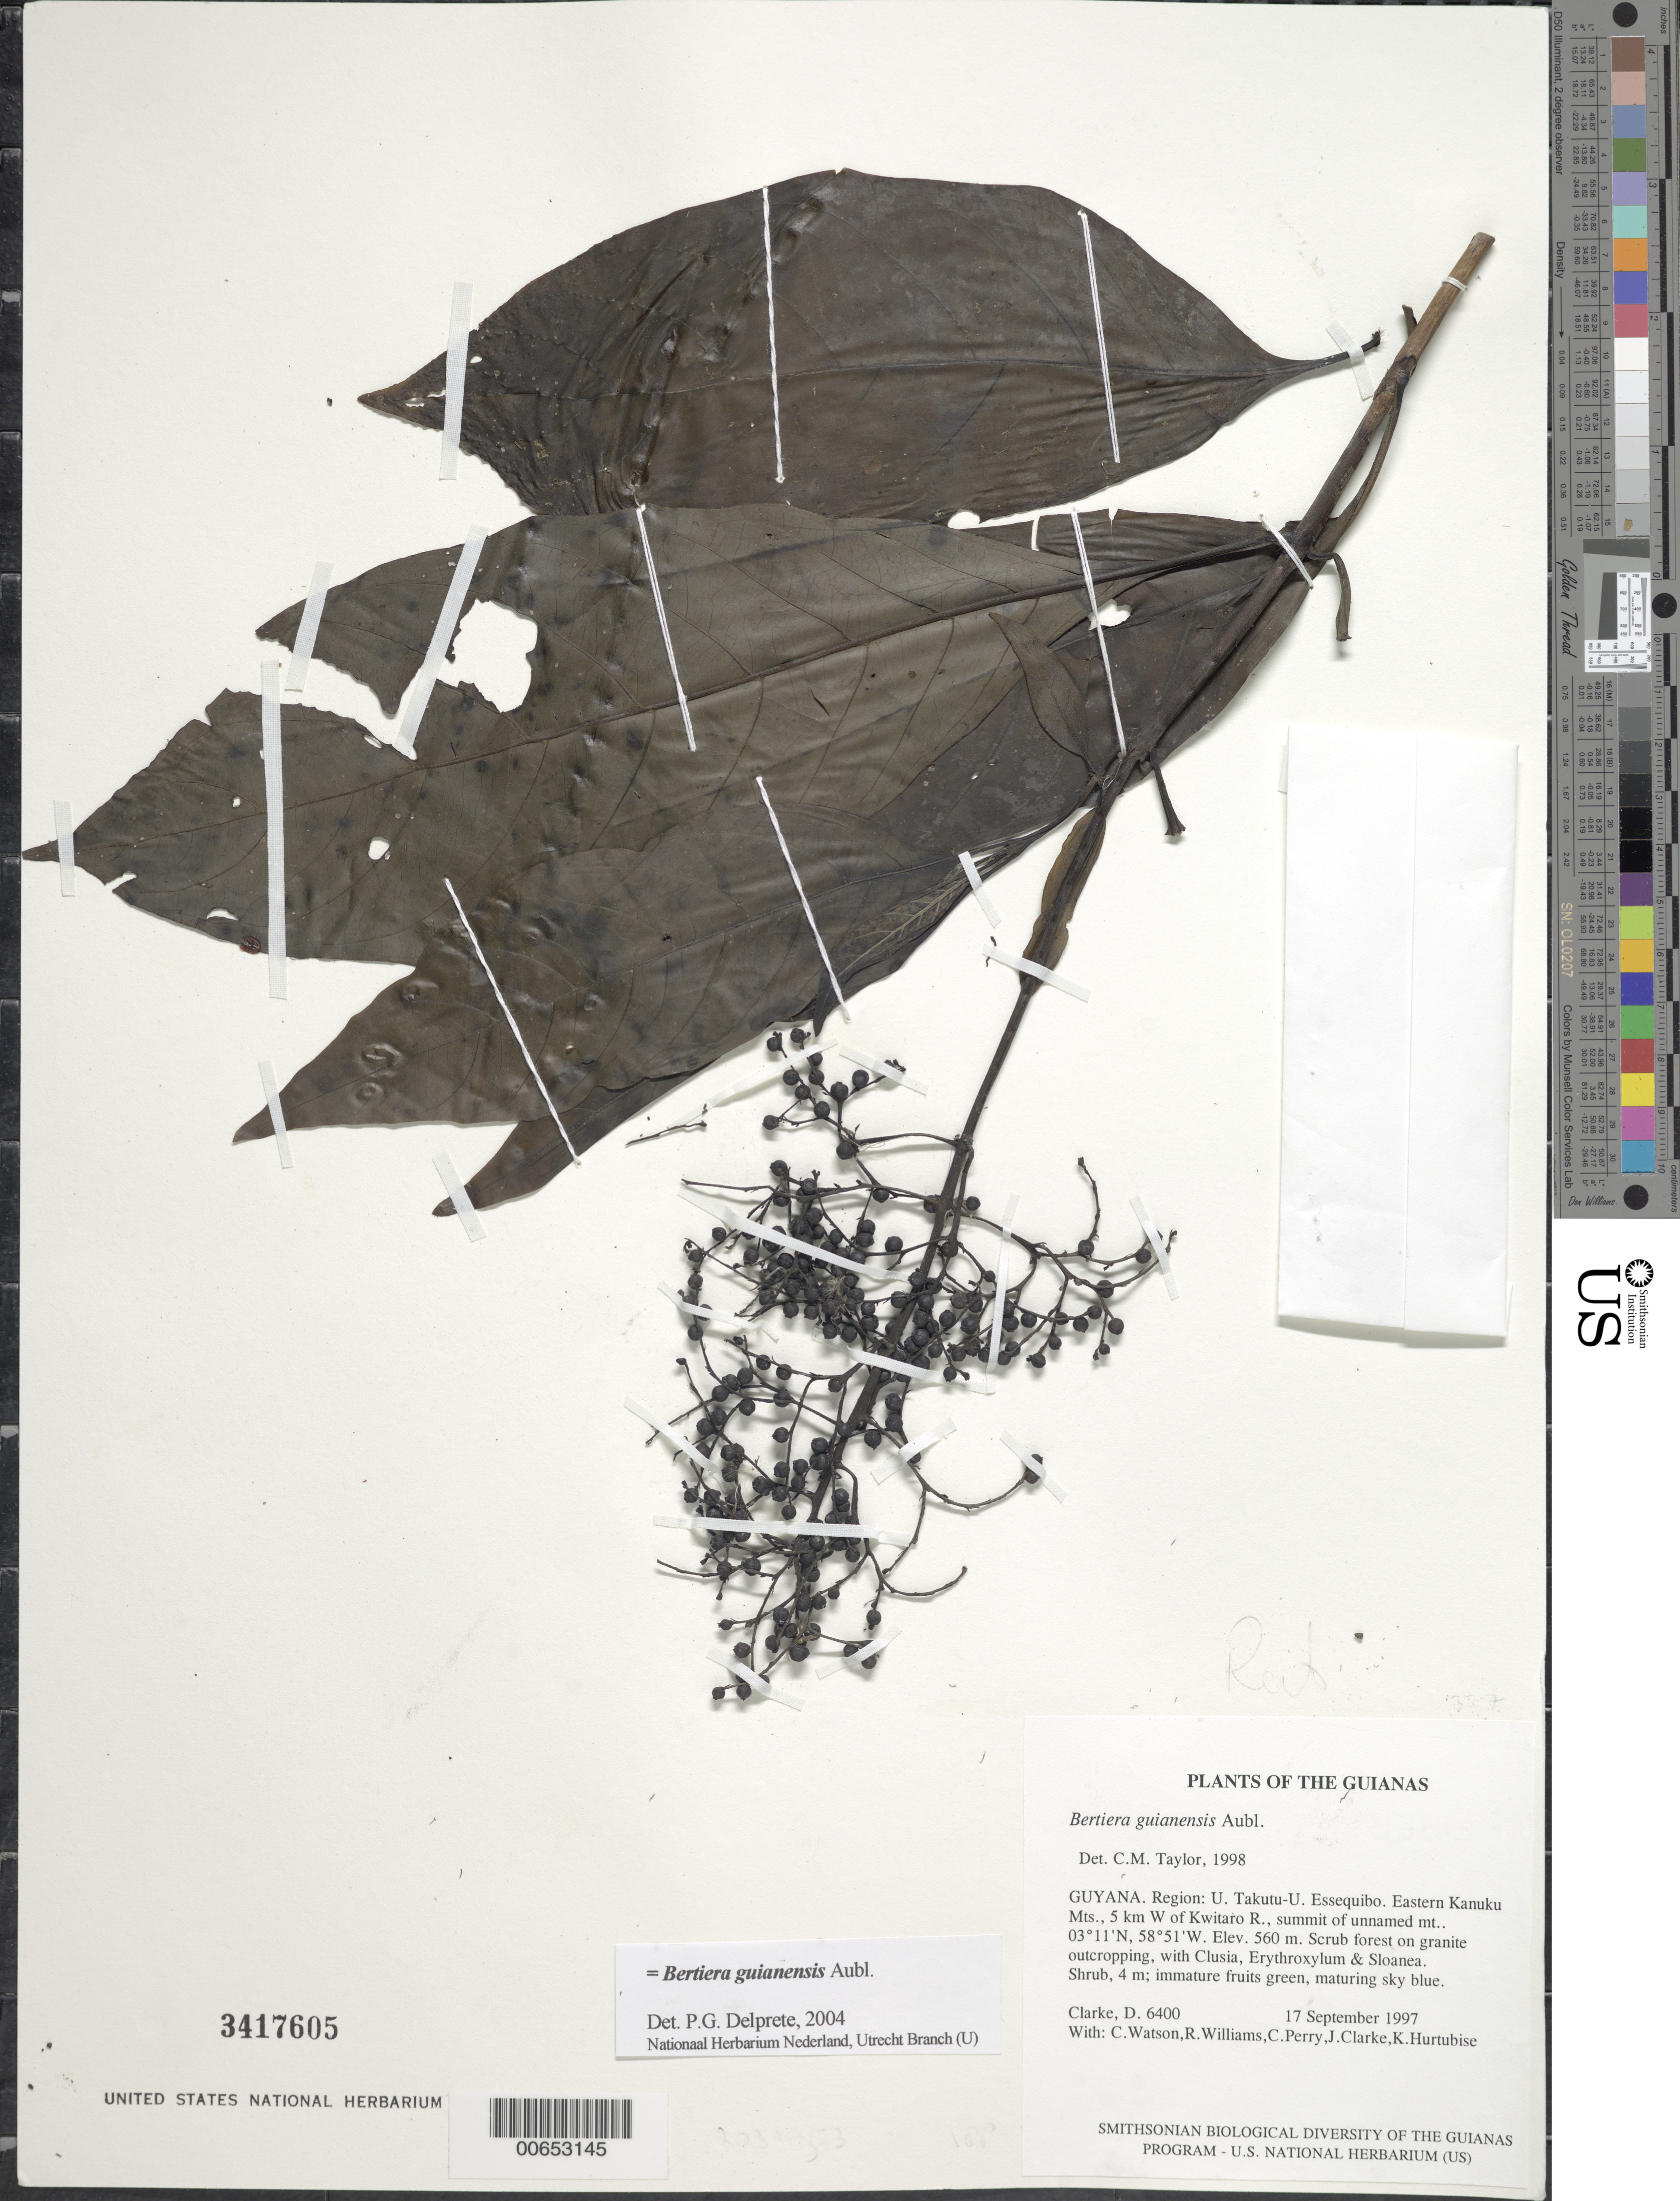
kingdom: Plantae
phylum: Tracheophyta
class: Magnoliopsida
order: Gentianales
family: Rubiaceae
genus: Bertiera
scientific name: Bertiera guianensis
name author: Aubl.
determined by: Taylor, Charlotte M.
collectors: H. D. Clarke, C. Watson, R. Williams, C. Perry, J. Clarke & K. Hurtubise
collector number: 6400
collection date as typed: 17 September 1997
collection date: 1997-09-17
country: Guyana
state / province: U. Takutu-U. Essequibo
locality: Eastern Kanuku Mts., 5 km W of Kwitaro R., summit of unnamed mt.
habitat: Scrub forest on granite outcropping, with Clusia, Erythroxylum & Sloanea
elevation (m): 560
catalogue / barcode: US 3417605